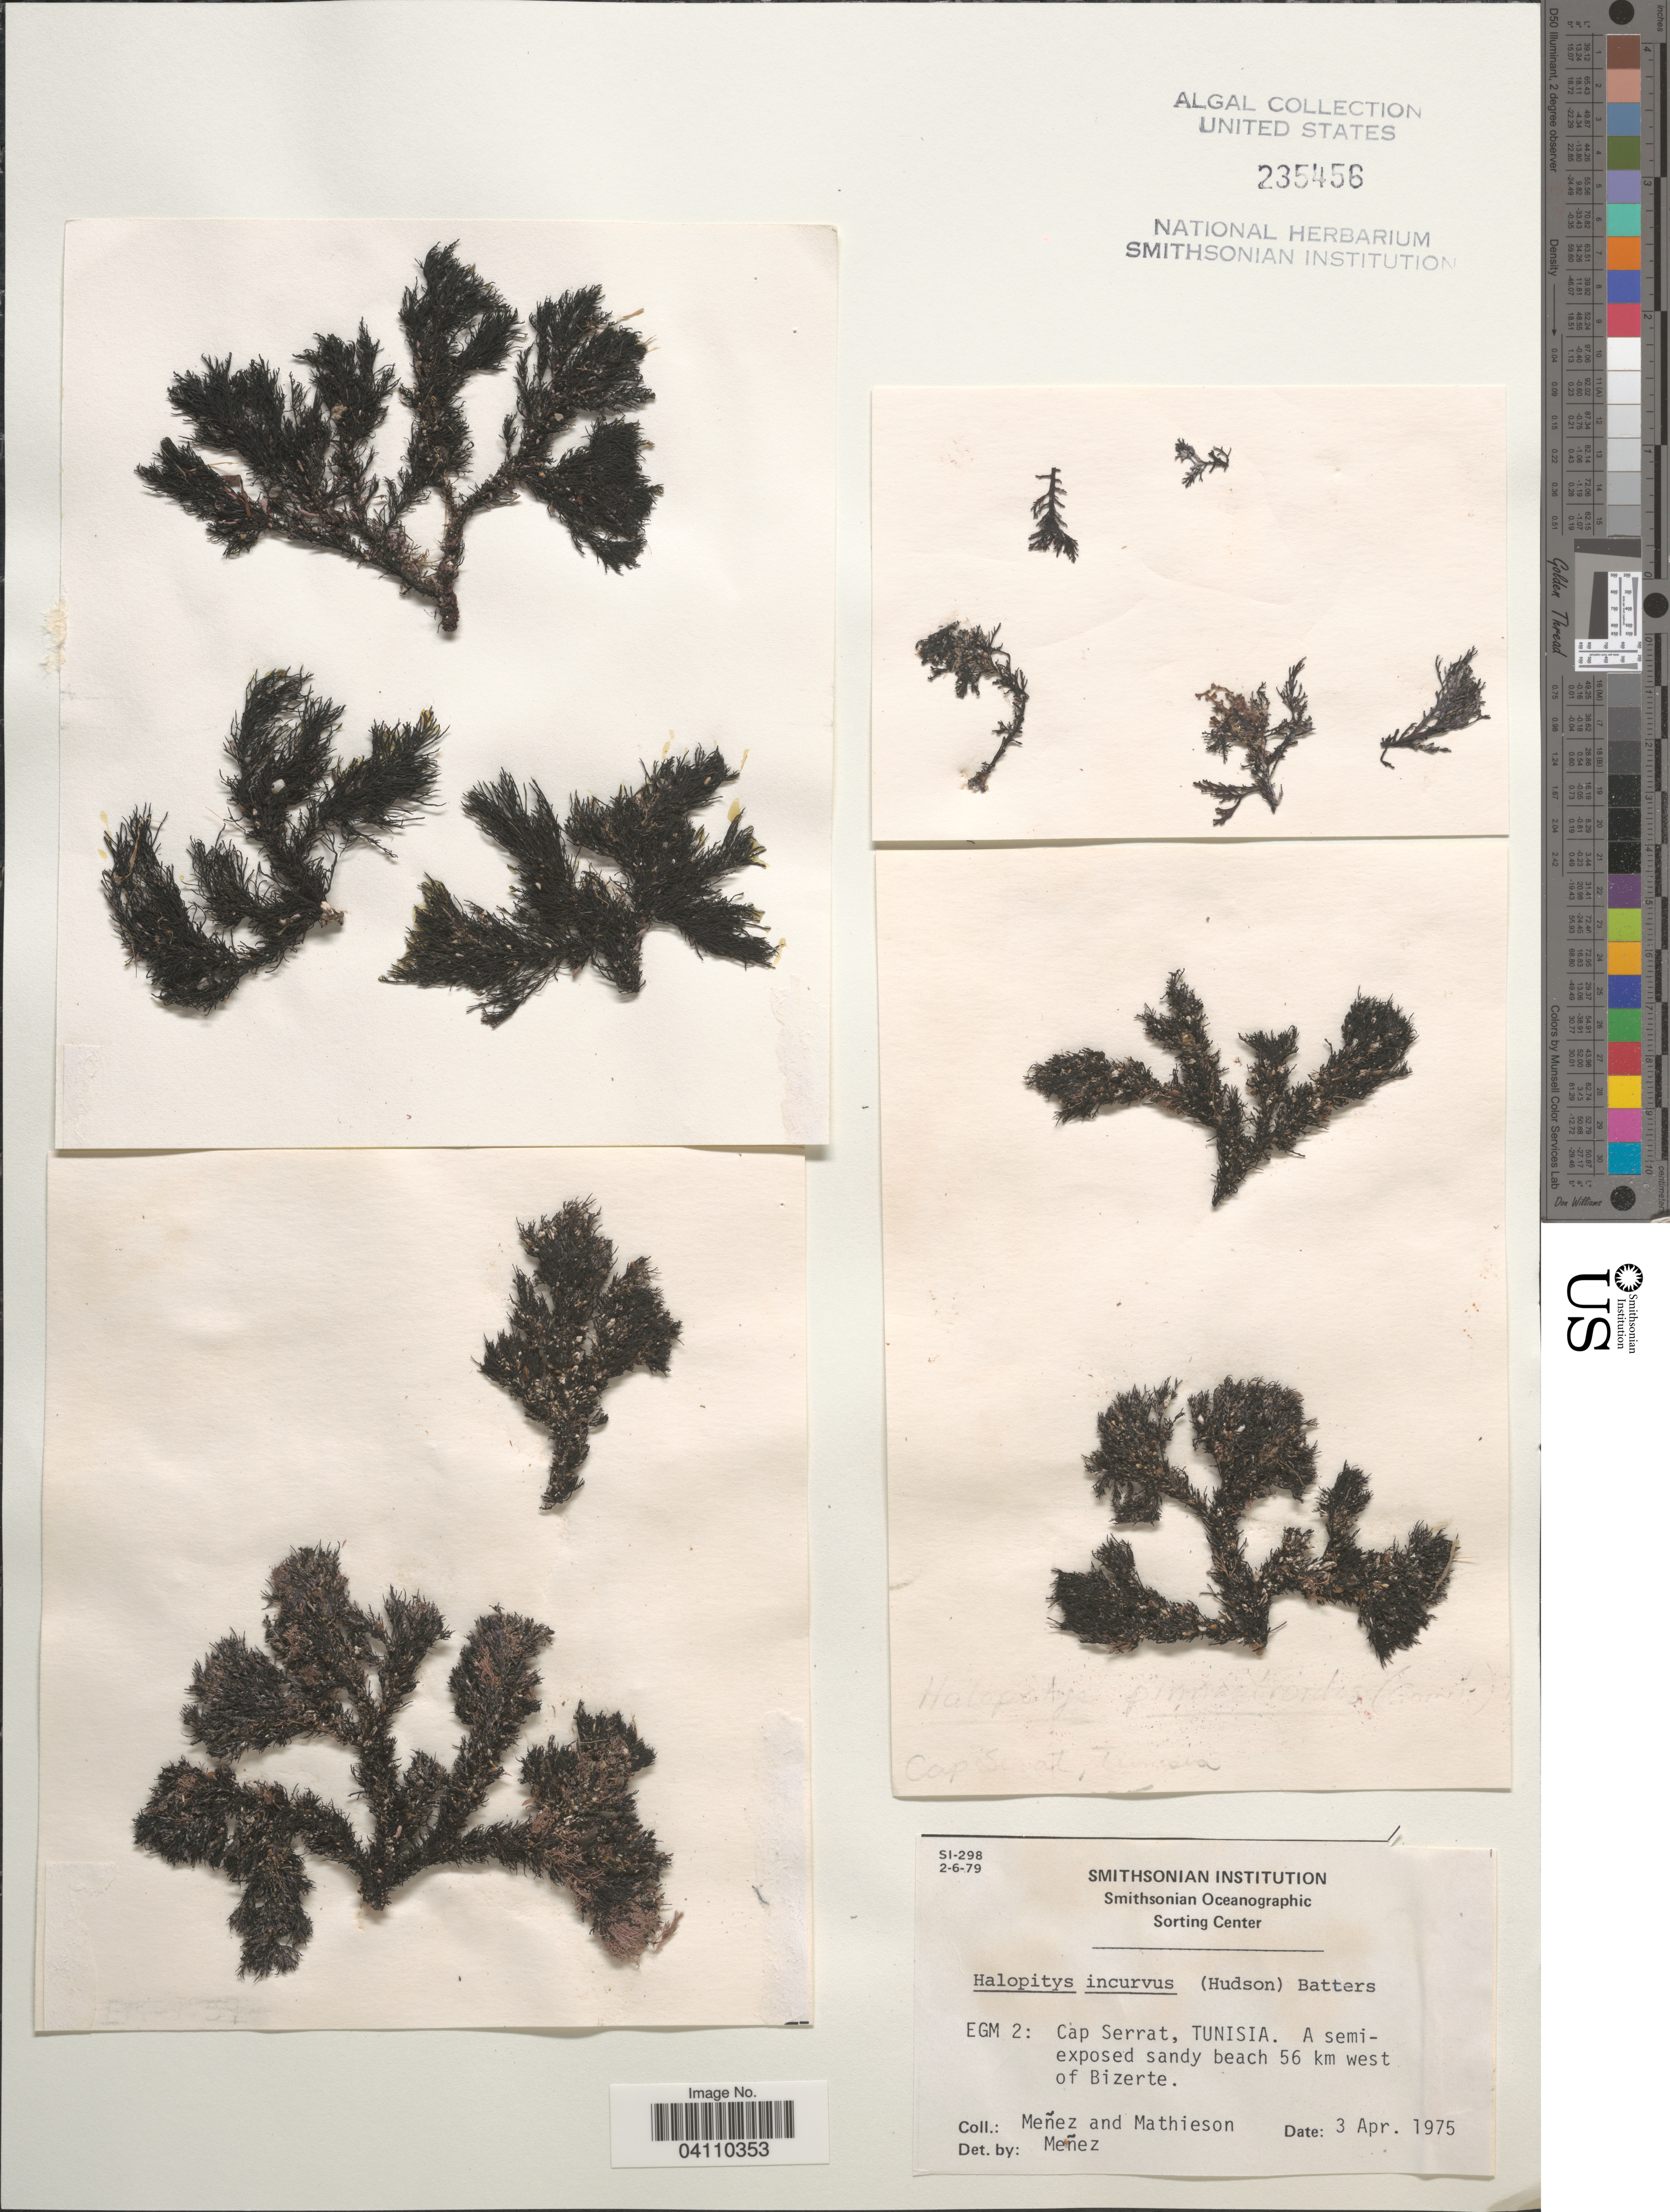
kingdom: Plantae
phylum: Rhodophyta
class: Florideophyceae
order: Ceramiales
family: Rhodomelaceae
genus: Halopithys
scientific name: Halopithys incurvus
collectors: Menez & Mathieson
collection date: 1975-04-03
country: Tunisia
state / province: Bizerte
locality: EGM 2: Cap Serrat. Beach 56 km west of Bizerte.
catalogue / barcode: US 235456